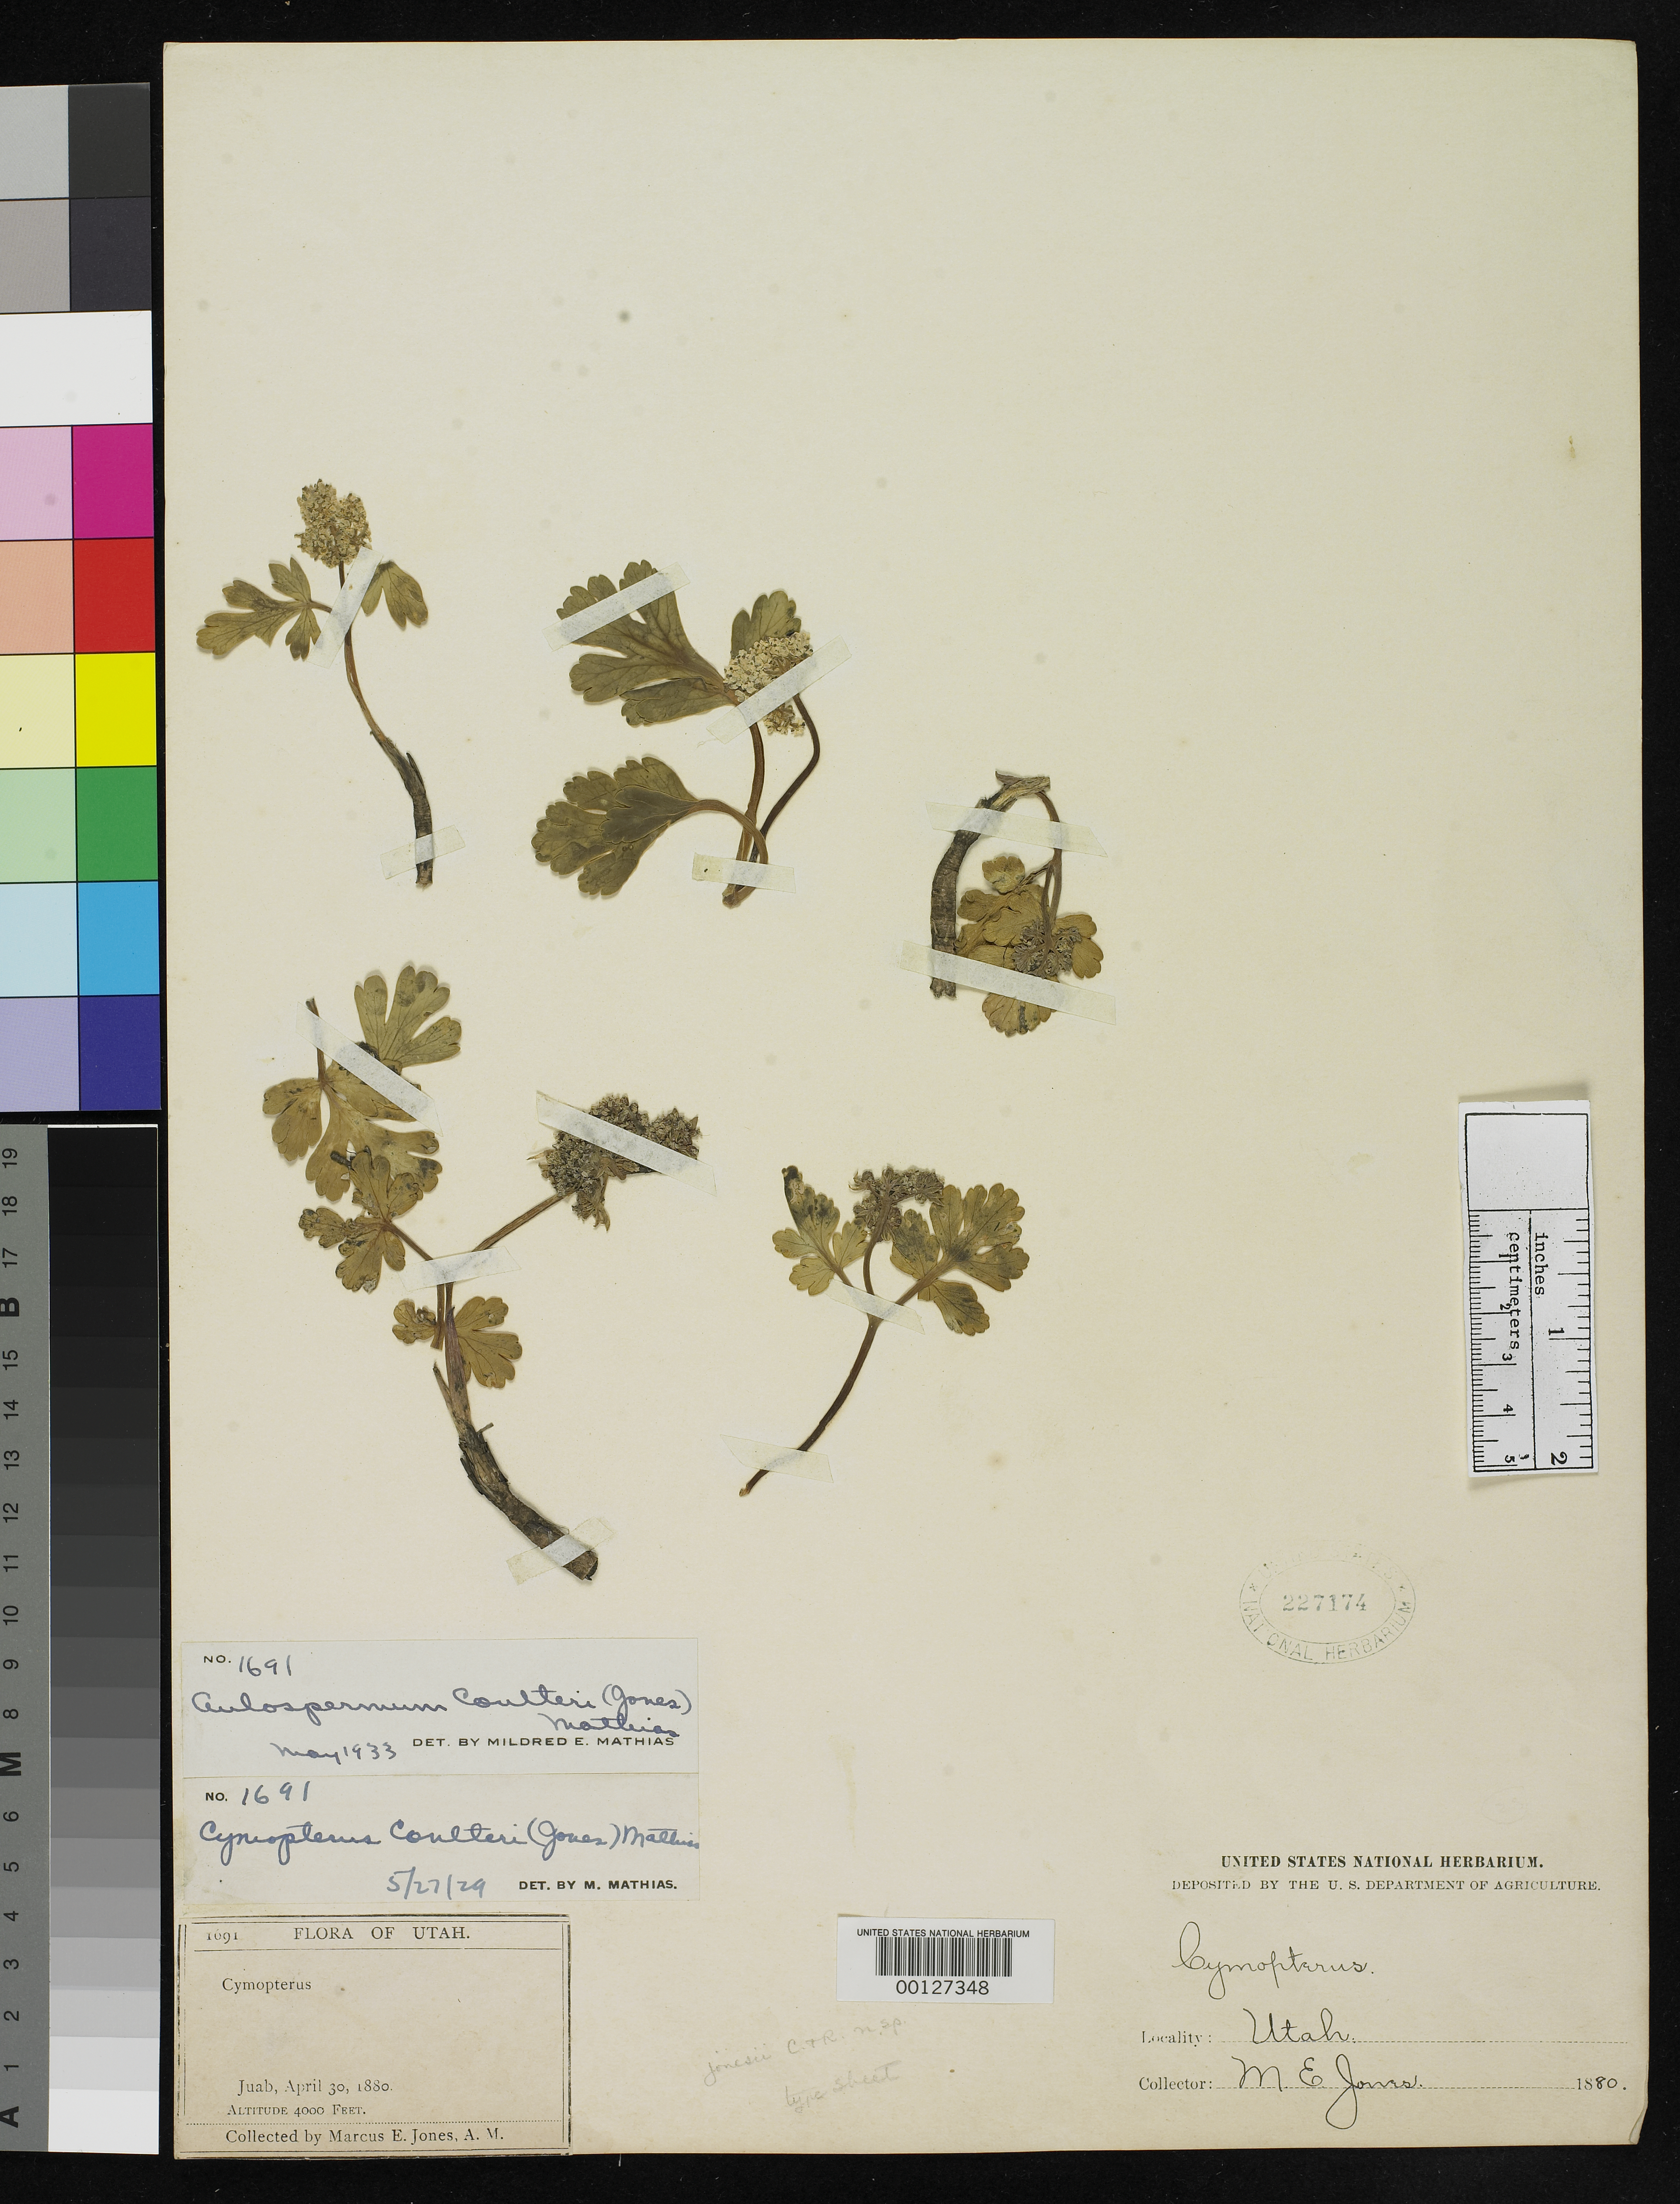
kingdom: Plantae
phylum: Tracheophyta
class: Magnoliopsida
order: Apiales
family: Apiaceae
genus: Rhysopterus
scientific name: Rhysopterus jonesii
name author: J.M. Coult. & Rose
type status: Holotype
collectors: M. E. Jones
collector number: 1691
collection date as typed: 30 Apr 1880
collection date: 1880-04-30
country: United States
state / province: Utah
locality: Juab.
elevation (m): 1219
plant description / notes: Also a type of Cymopterus corrugatus var. coulteri M.E. Jones, nom. nov.; Replacement name for Rhysopterus jonesii Coult. & Rose, non Cymopterus jonesii Coult. & Rose (1888).; Also a type of Rhysopterus jonesii Coult. & Rose.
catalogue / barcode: US 227174